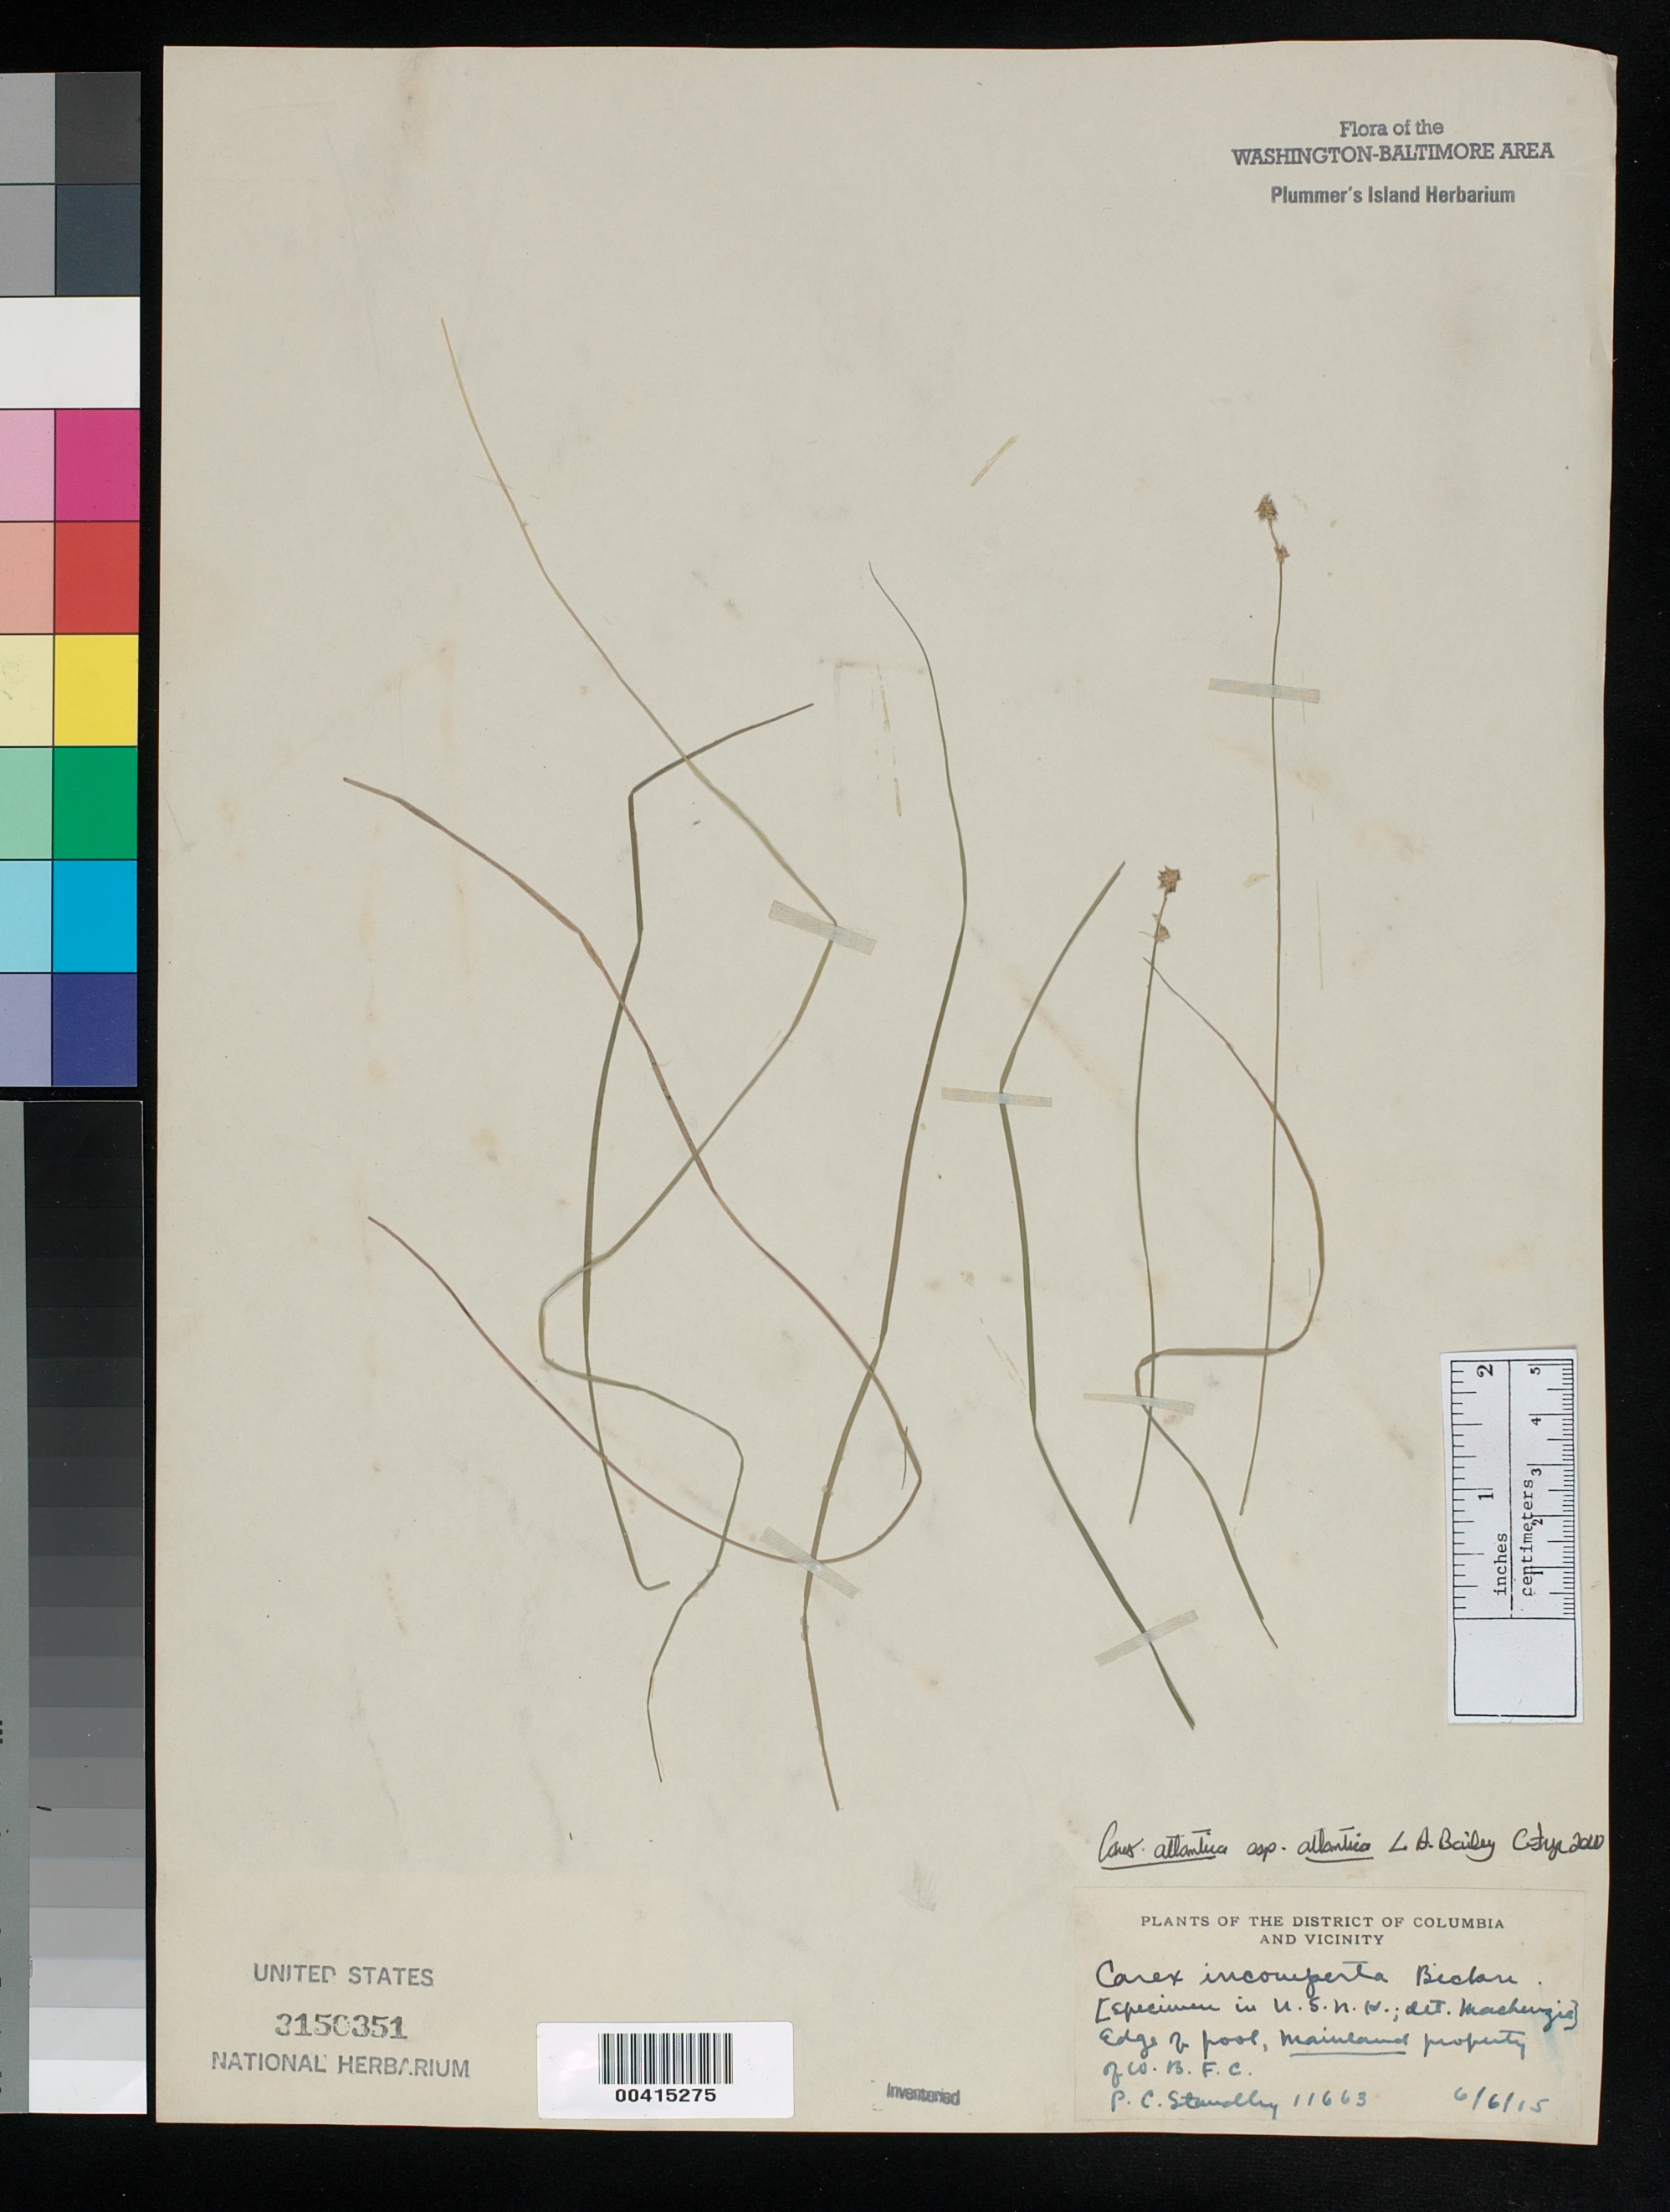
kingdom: Plantae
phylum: Tracheophyta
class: Liliopsida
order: Poales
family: Cyperaceae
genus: Carex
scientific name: Carex atlantica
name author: L.H. Bailey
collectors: P. C. Standley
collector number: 11663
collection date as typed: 06 Jun 1915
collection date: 1915-06-06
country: United States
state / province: Maryland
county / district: Montgomery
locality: Plummer's Island, mainland property of Washington Biological Field Club C. & O. Canal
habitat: Edge of pool.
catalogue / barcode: US 3150351